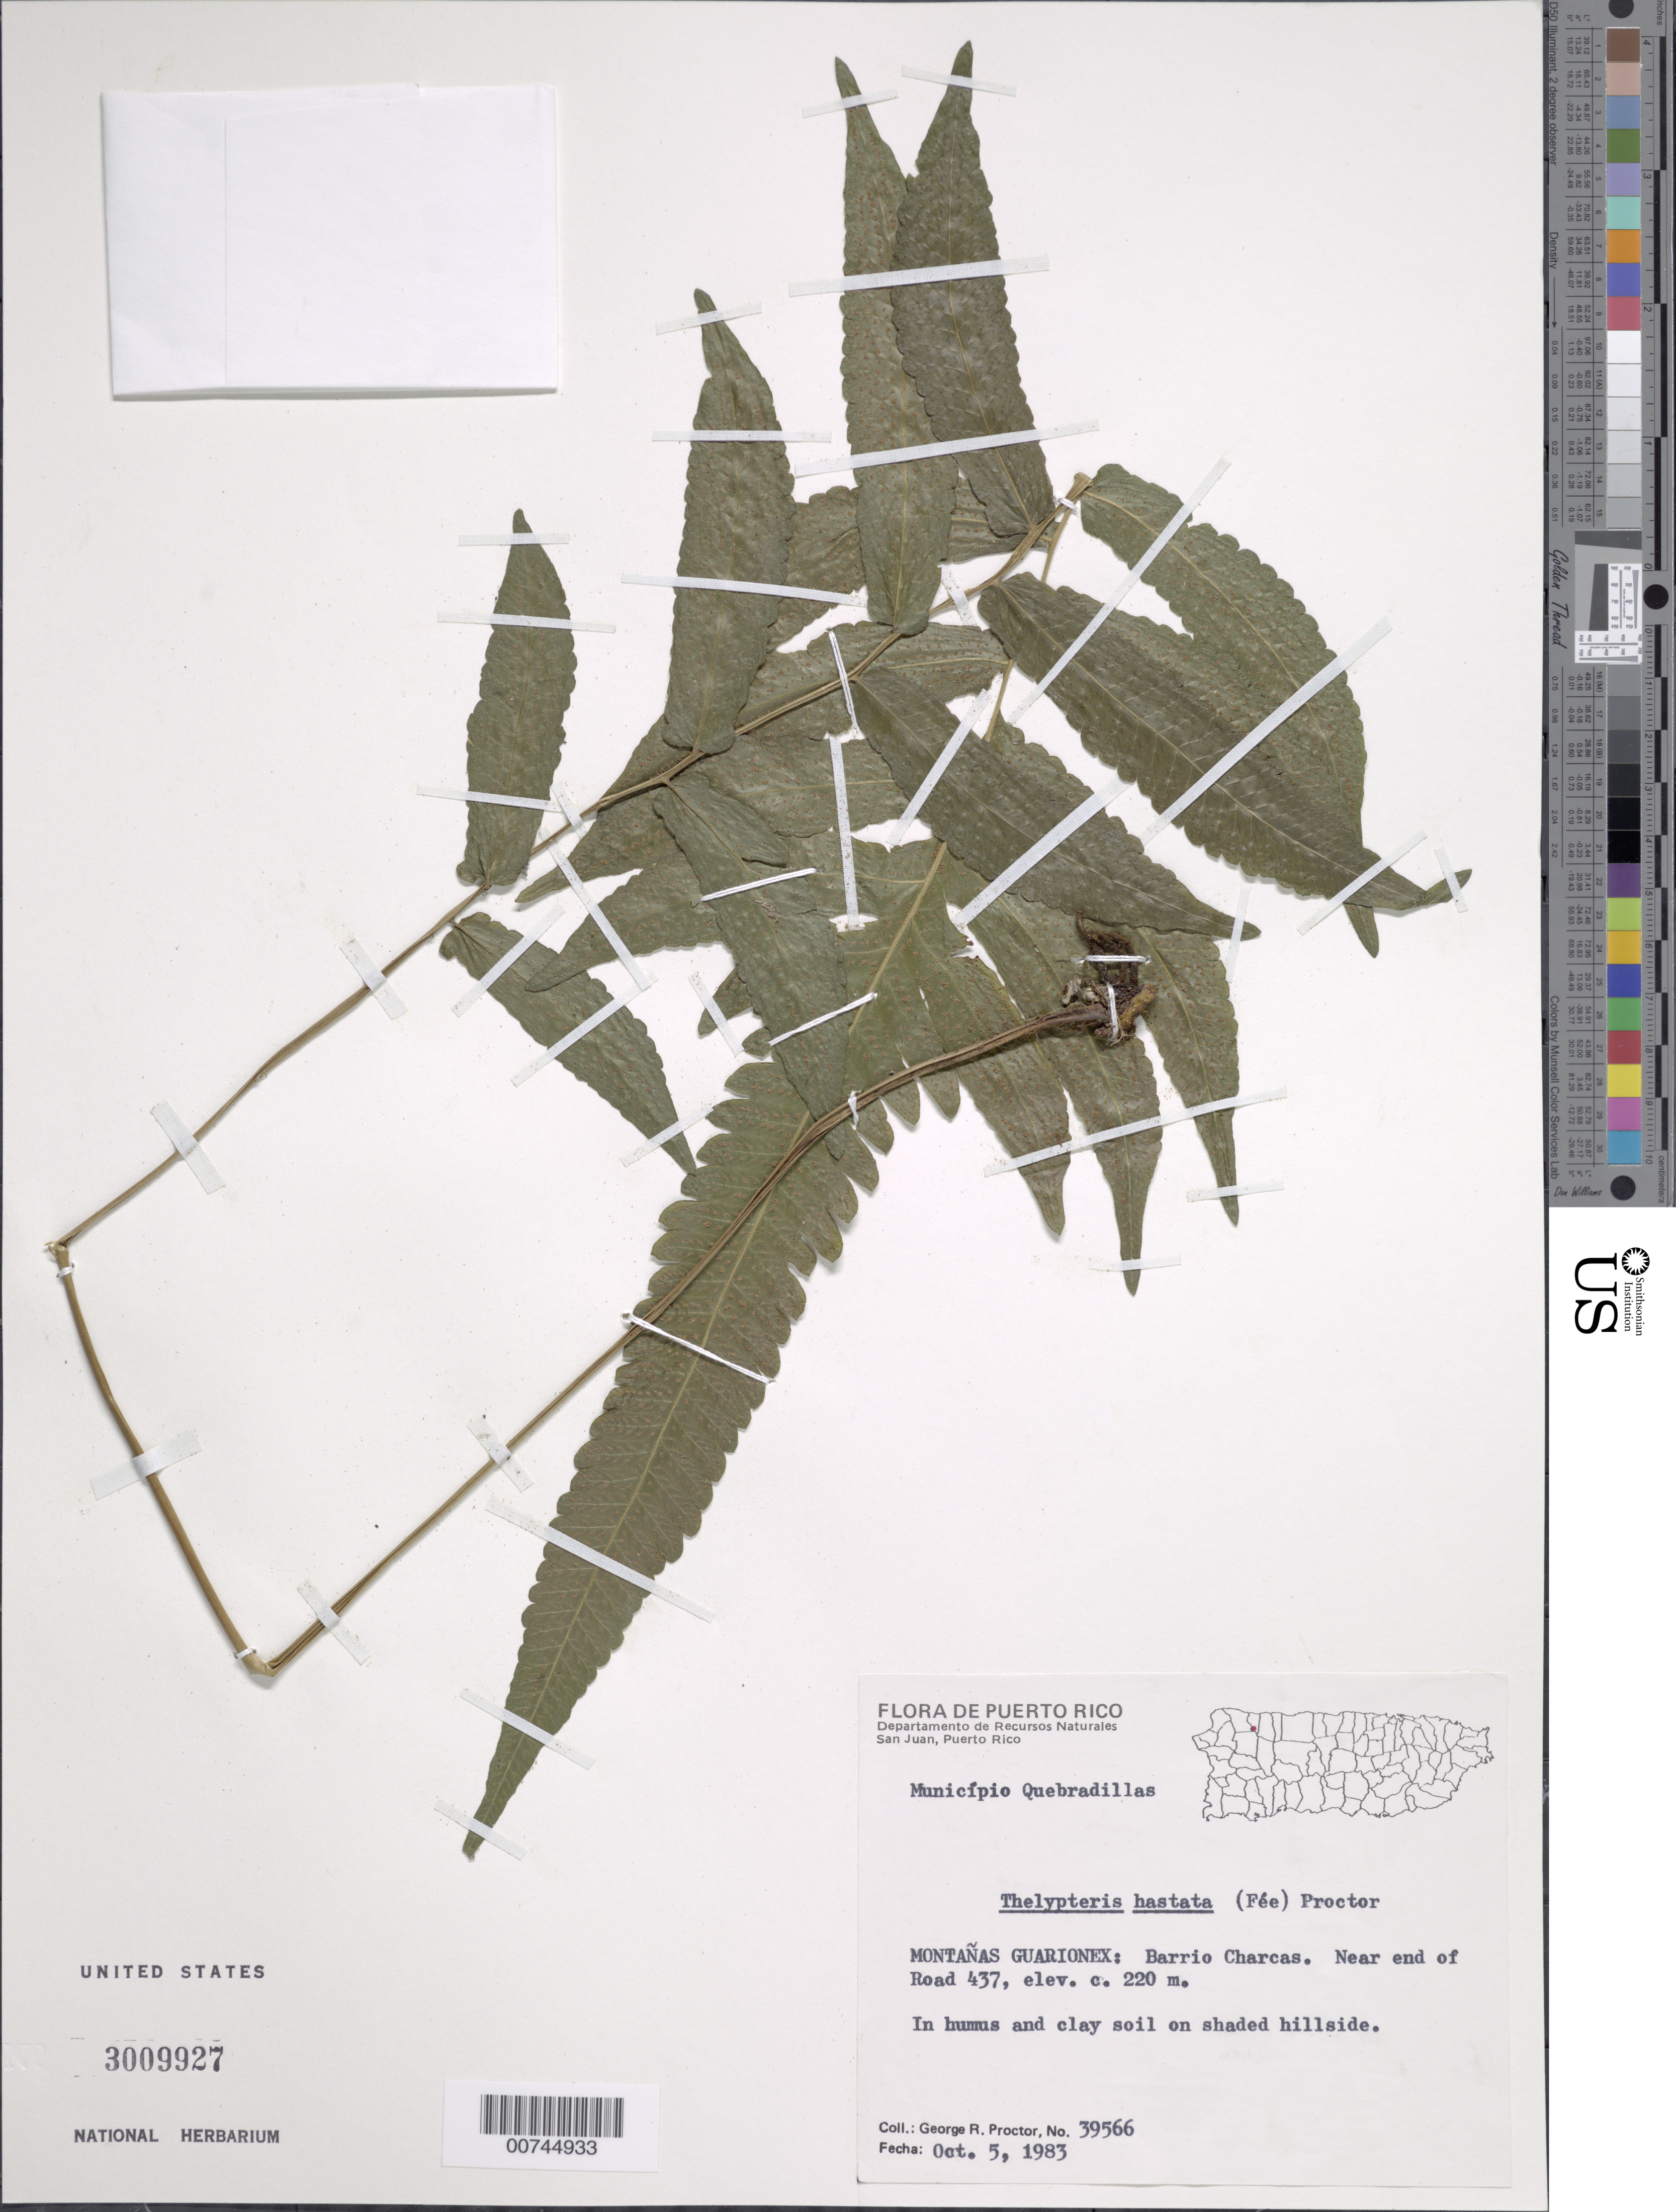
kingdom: Plantae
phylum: Tracheophyta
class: Polypodiopsida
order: Polypodiales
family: Thelypteridaceae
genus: Goniopteris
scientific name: Goniopteris hastata (Fée) comb. nov., ined 2015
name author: (Fée)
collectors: G. R. Proctor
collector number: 39566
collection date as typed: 05 Oct 1983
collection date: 1983-10-05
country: Puerto Rico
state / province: Quebradillas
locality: Montañas Guarionex: Barrio Charcas. Near end of Road 437. Municipio Quebradillas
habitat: In humus and clay soil on shaded hillside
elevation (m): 220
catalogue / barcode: US 3009927